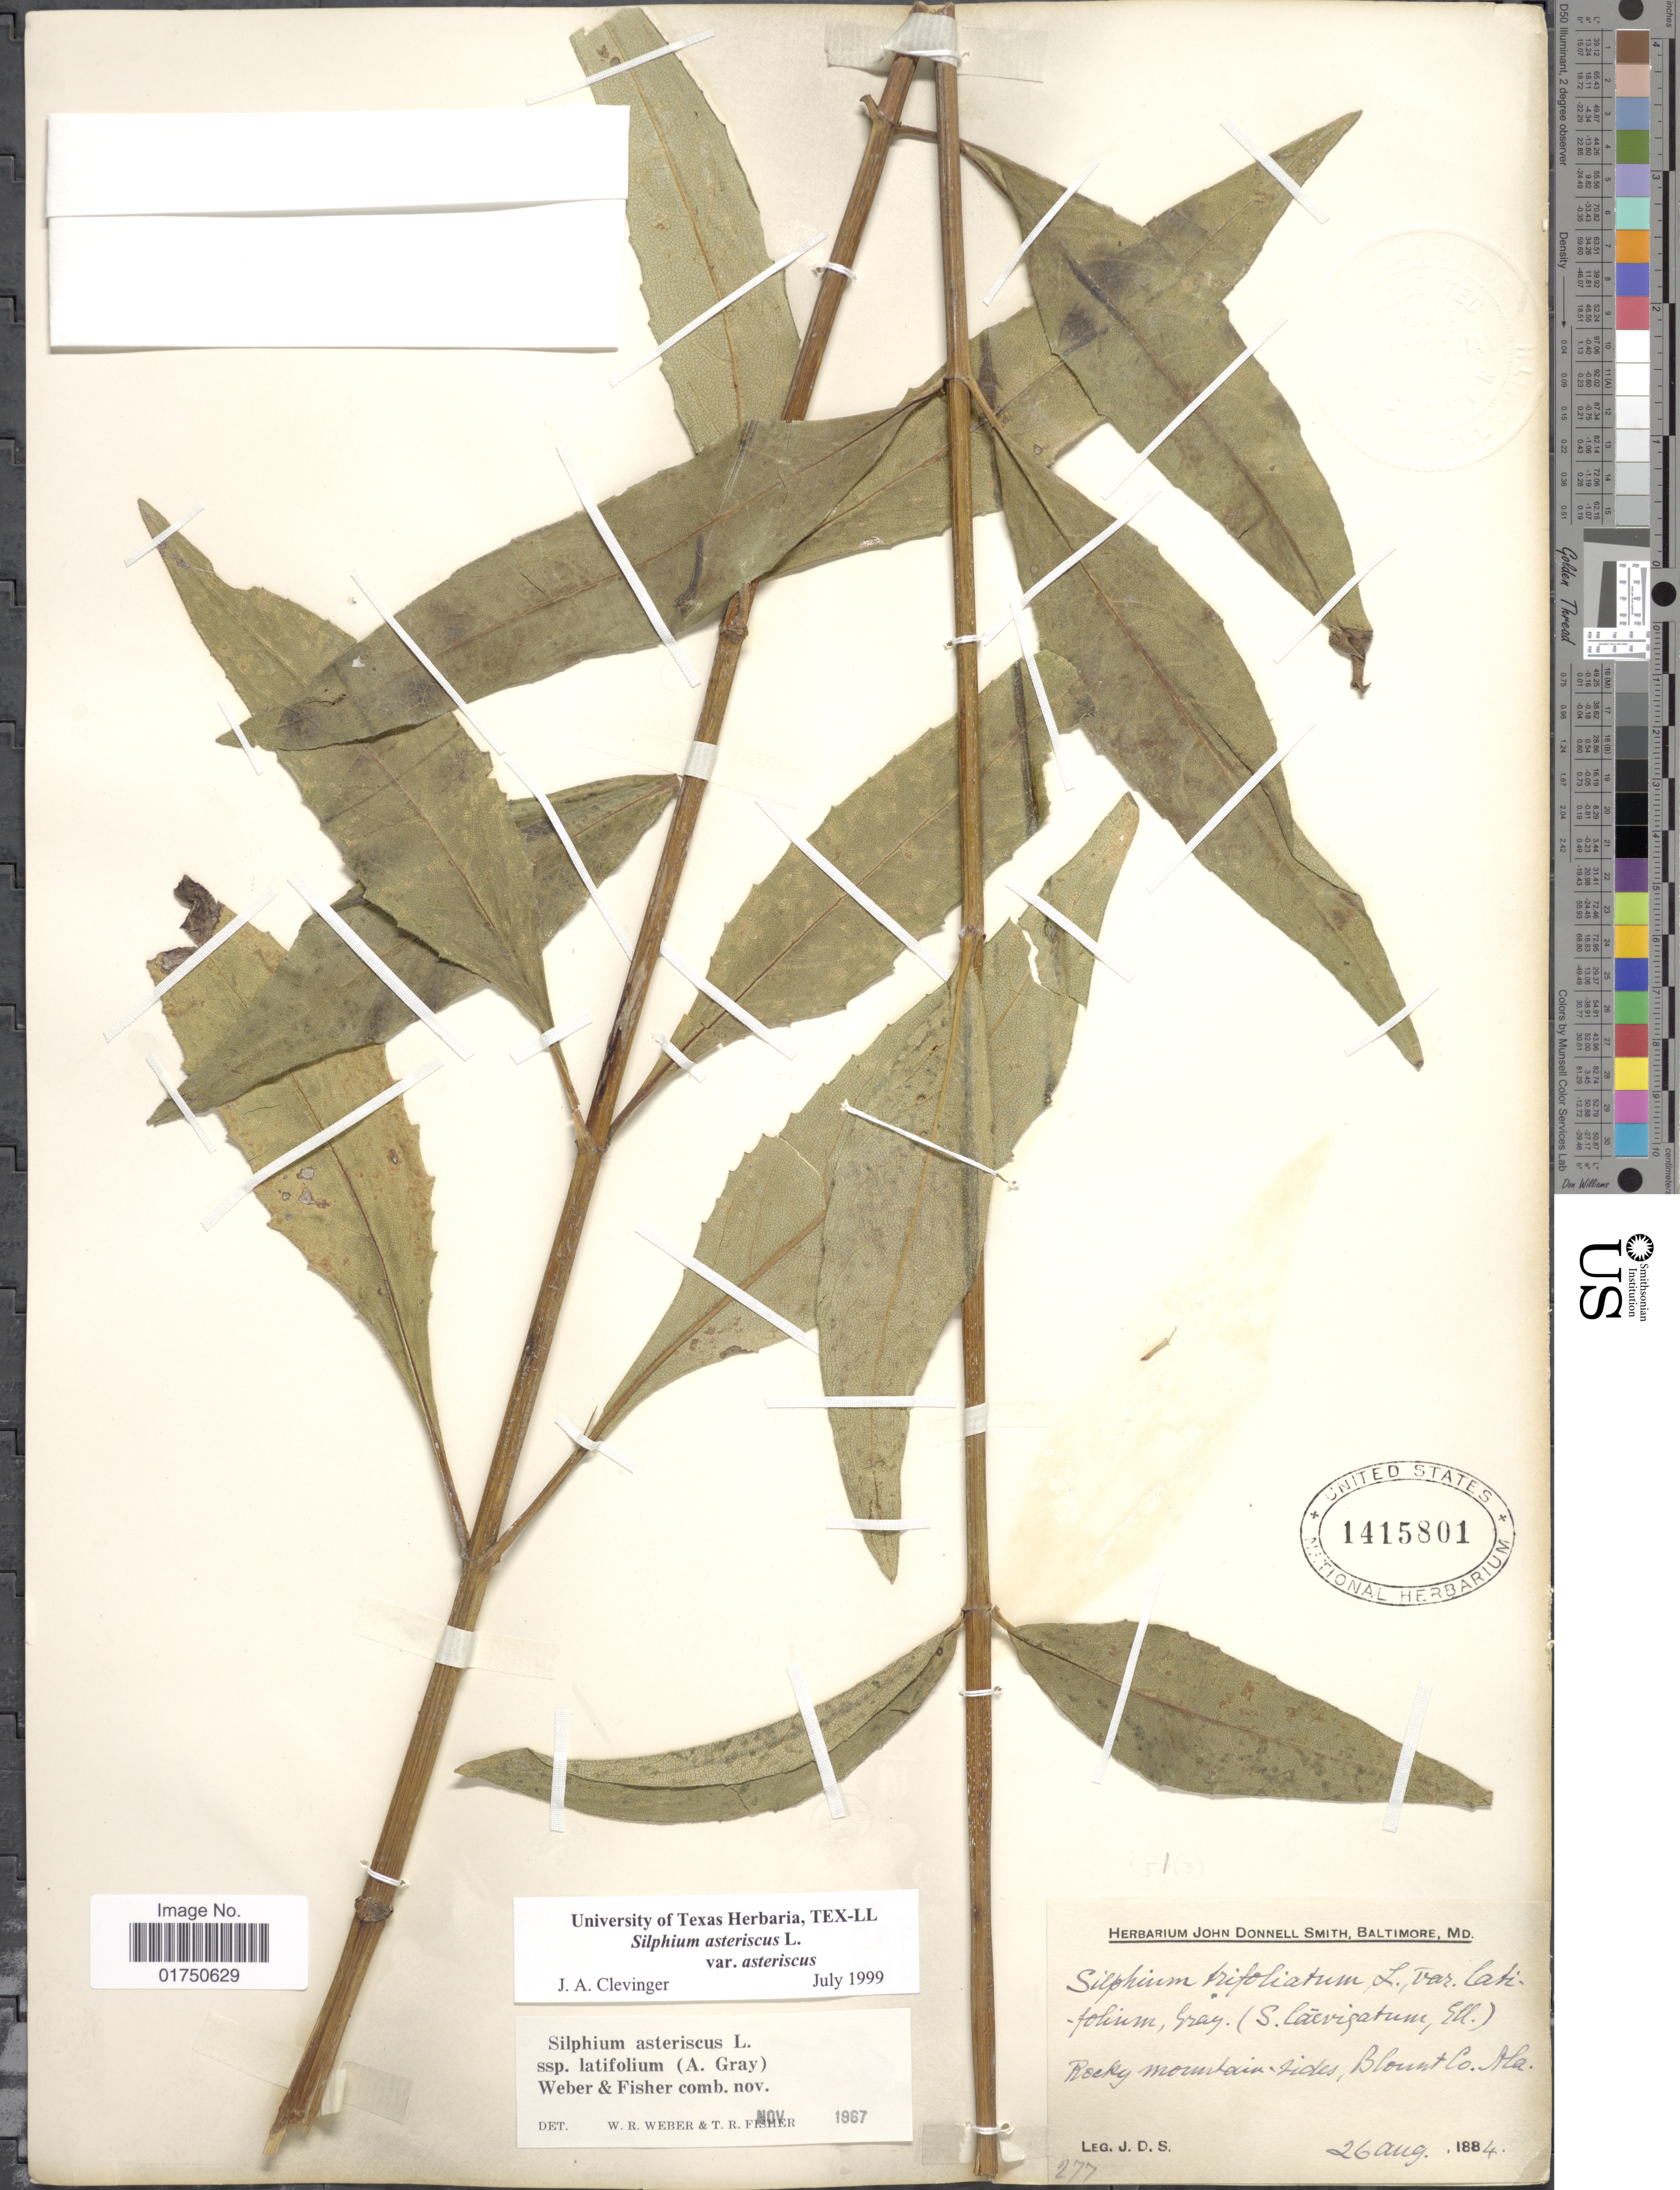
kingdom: Plantae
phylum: Tracheophyta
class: Magnoliopsida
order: Asterales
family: Asteraceae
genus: Silphium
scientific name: Silphium asteriscus var. asteriscus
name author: L.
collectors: J. Donnell Smith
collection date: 1884-08-26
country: United States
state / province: Alabama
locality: Rocky mountain-sides, Blount Co., Ala.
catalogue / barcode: US 1415801